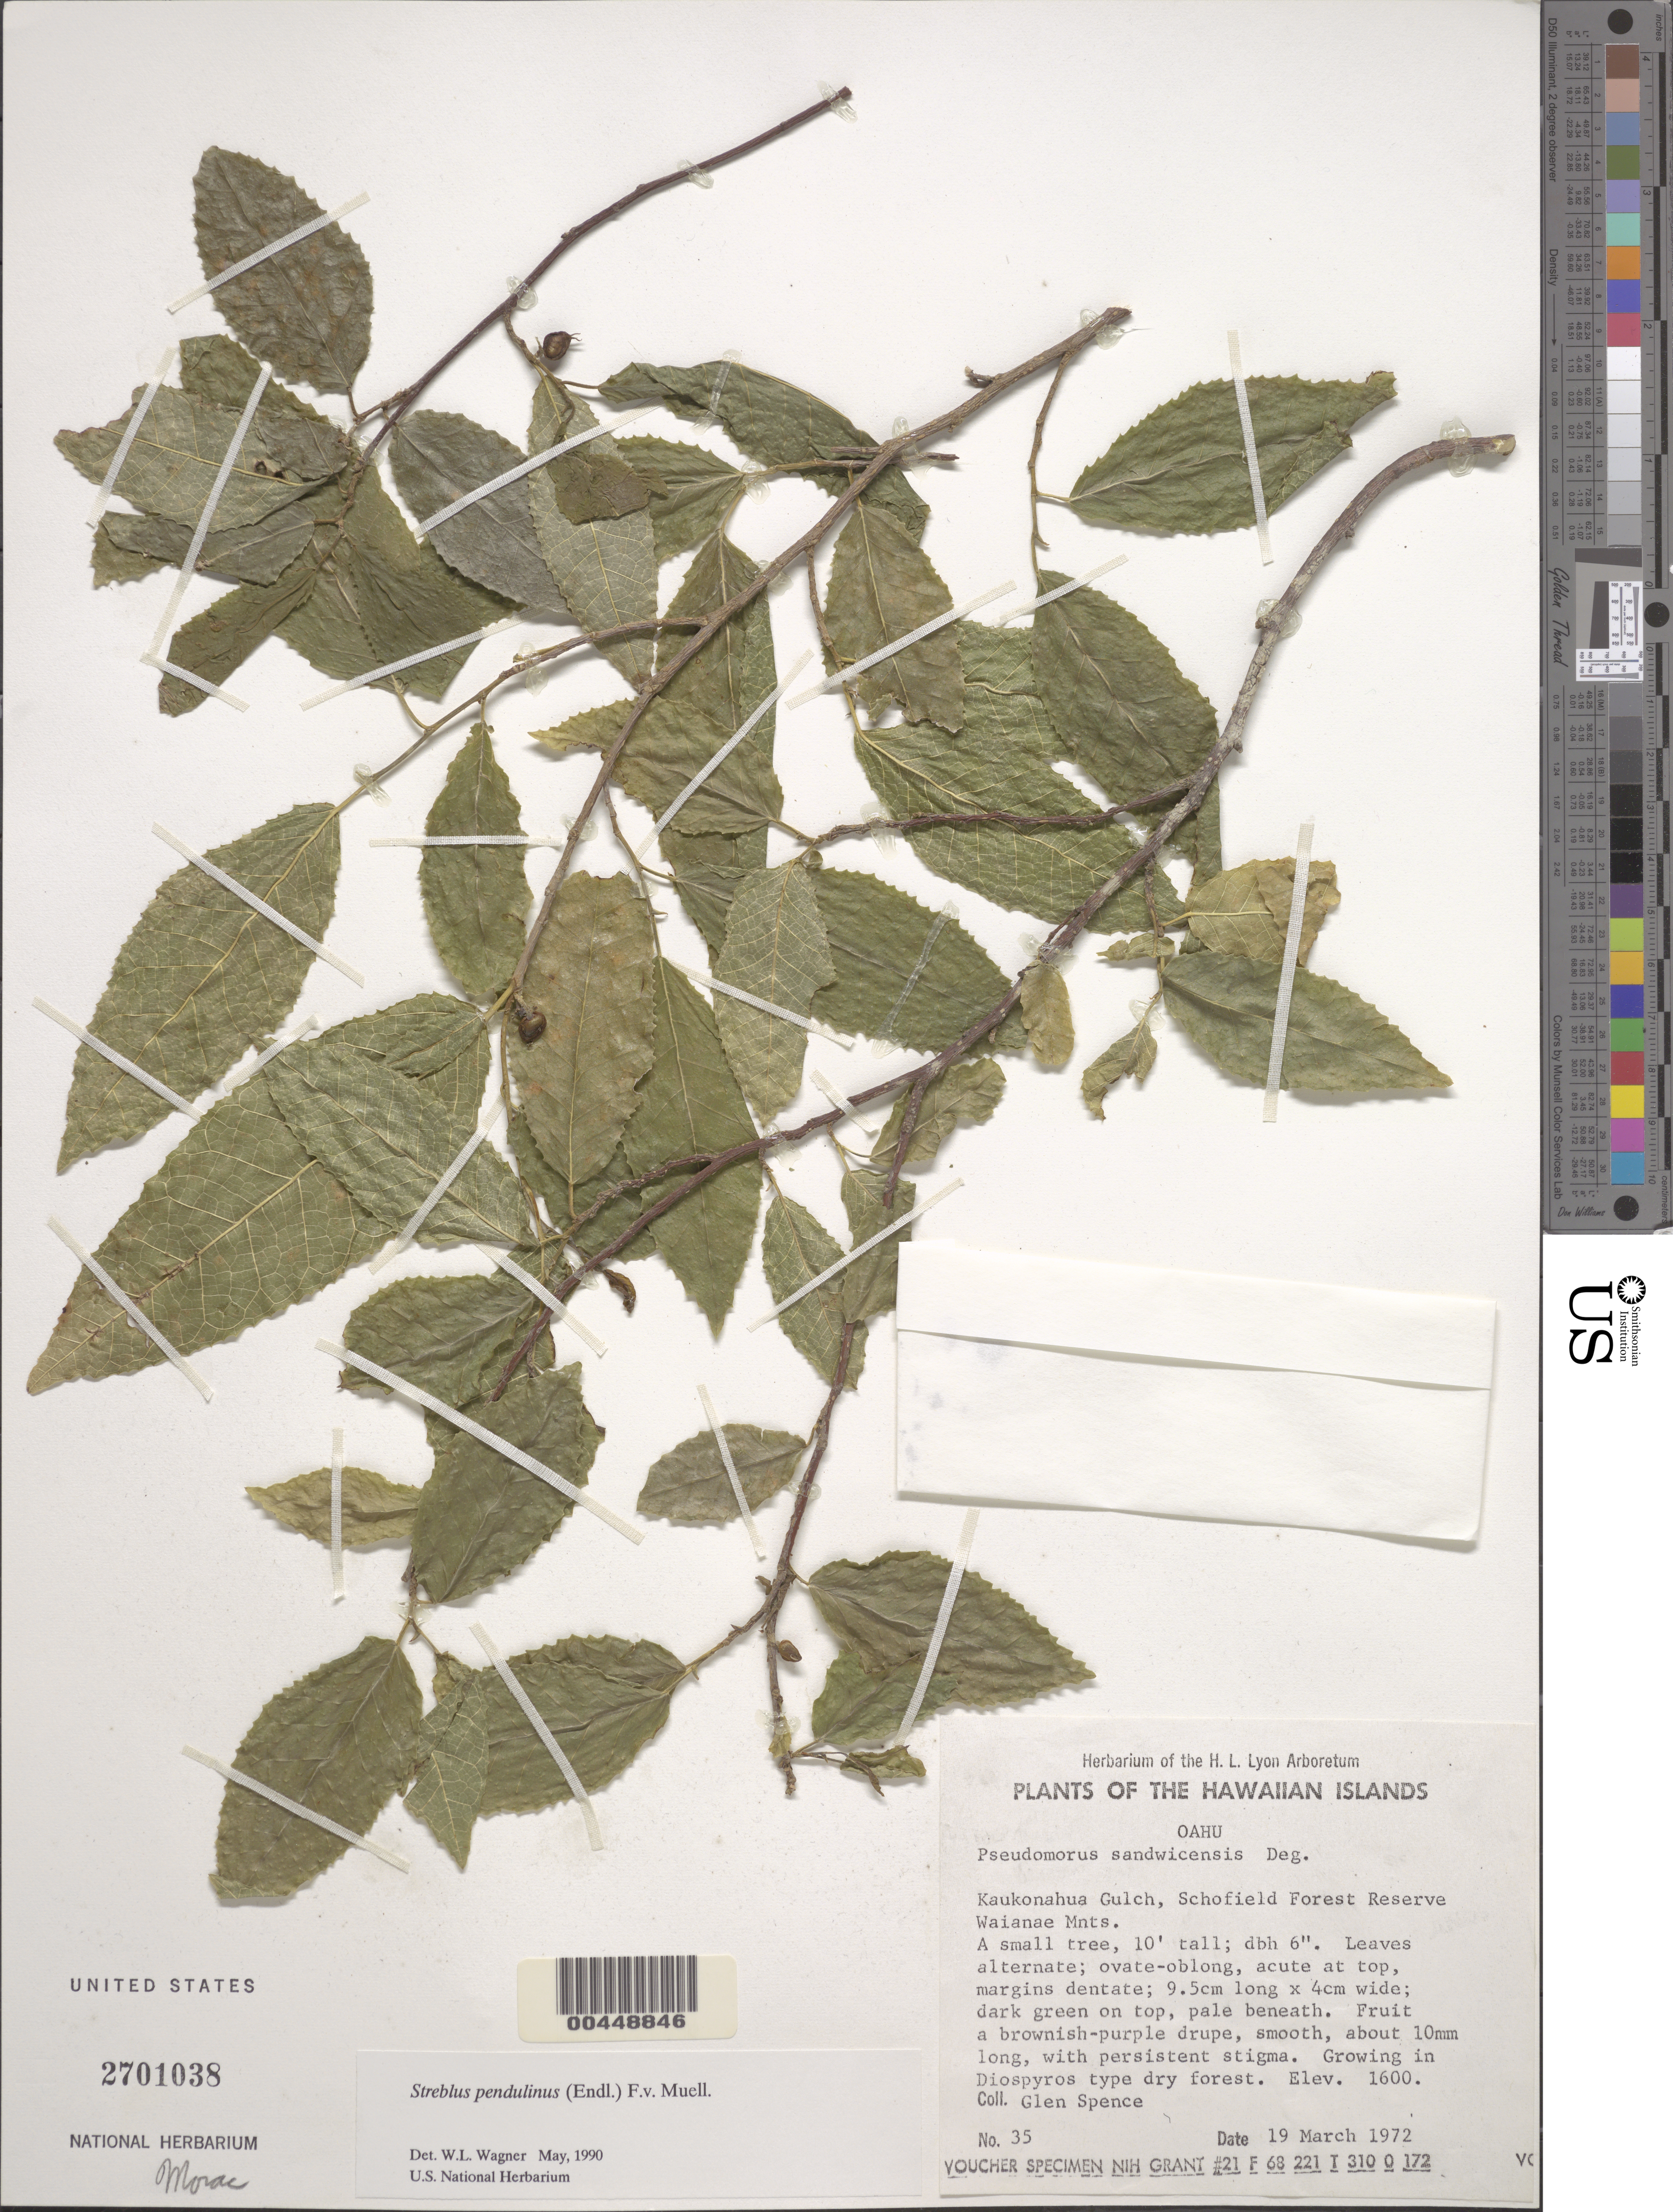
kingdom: Plantae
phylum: Tracheophyta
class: Magnoliopsida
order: Rosales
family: Moraceae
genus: Paratrophis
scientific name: Paratrophis pendulina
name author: (Endl.) E. M. Gardner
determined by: Wagner, W. L., (BOT), Smithsonian Institution - National Museum of Natural History (UNITED STATES)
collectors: G. Spence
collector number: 35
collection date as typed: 19 Mar 1972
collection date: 1972-03-19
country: United States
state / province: Hawaii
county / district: Honolulu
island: Oahu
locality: Kaukonahua Gulch, Schofield For Res, Waianae Mts.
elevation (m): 1600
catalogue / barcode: US 2701038